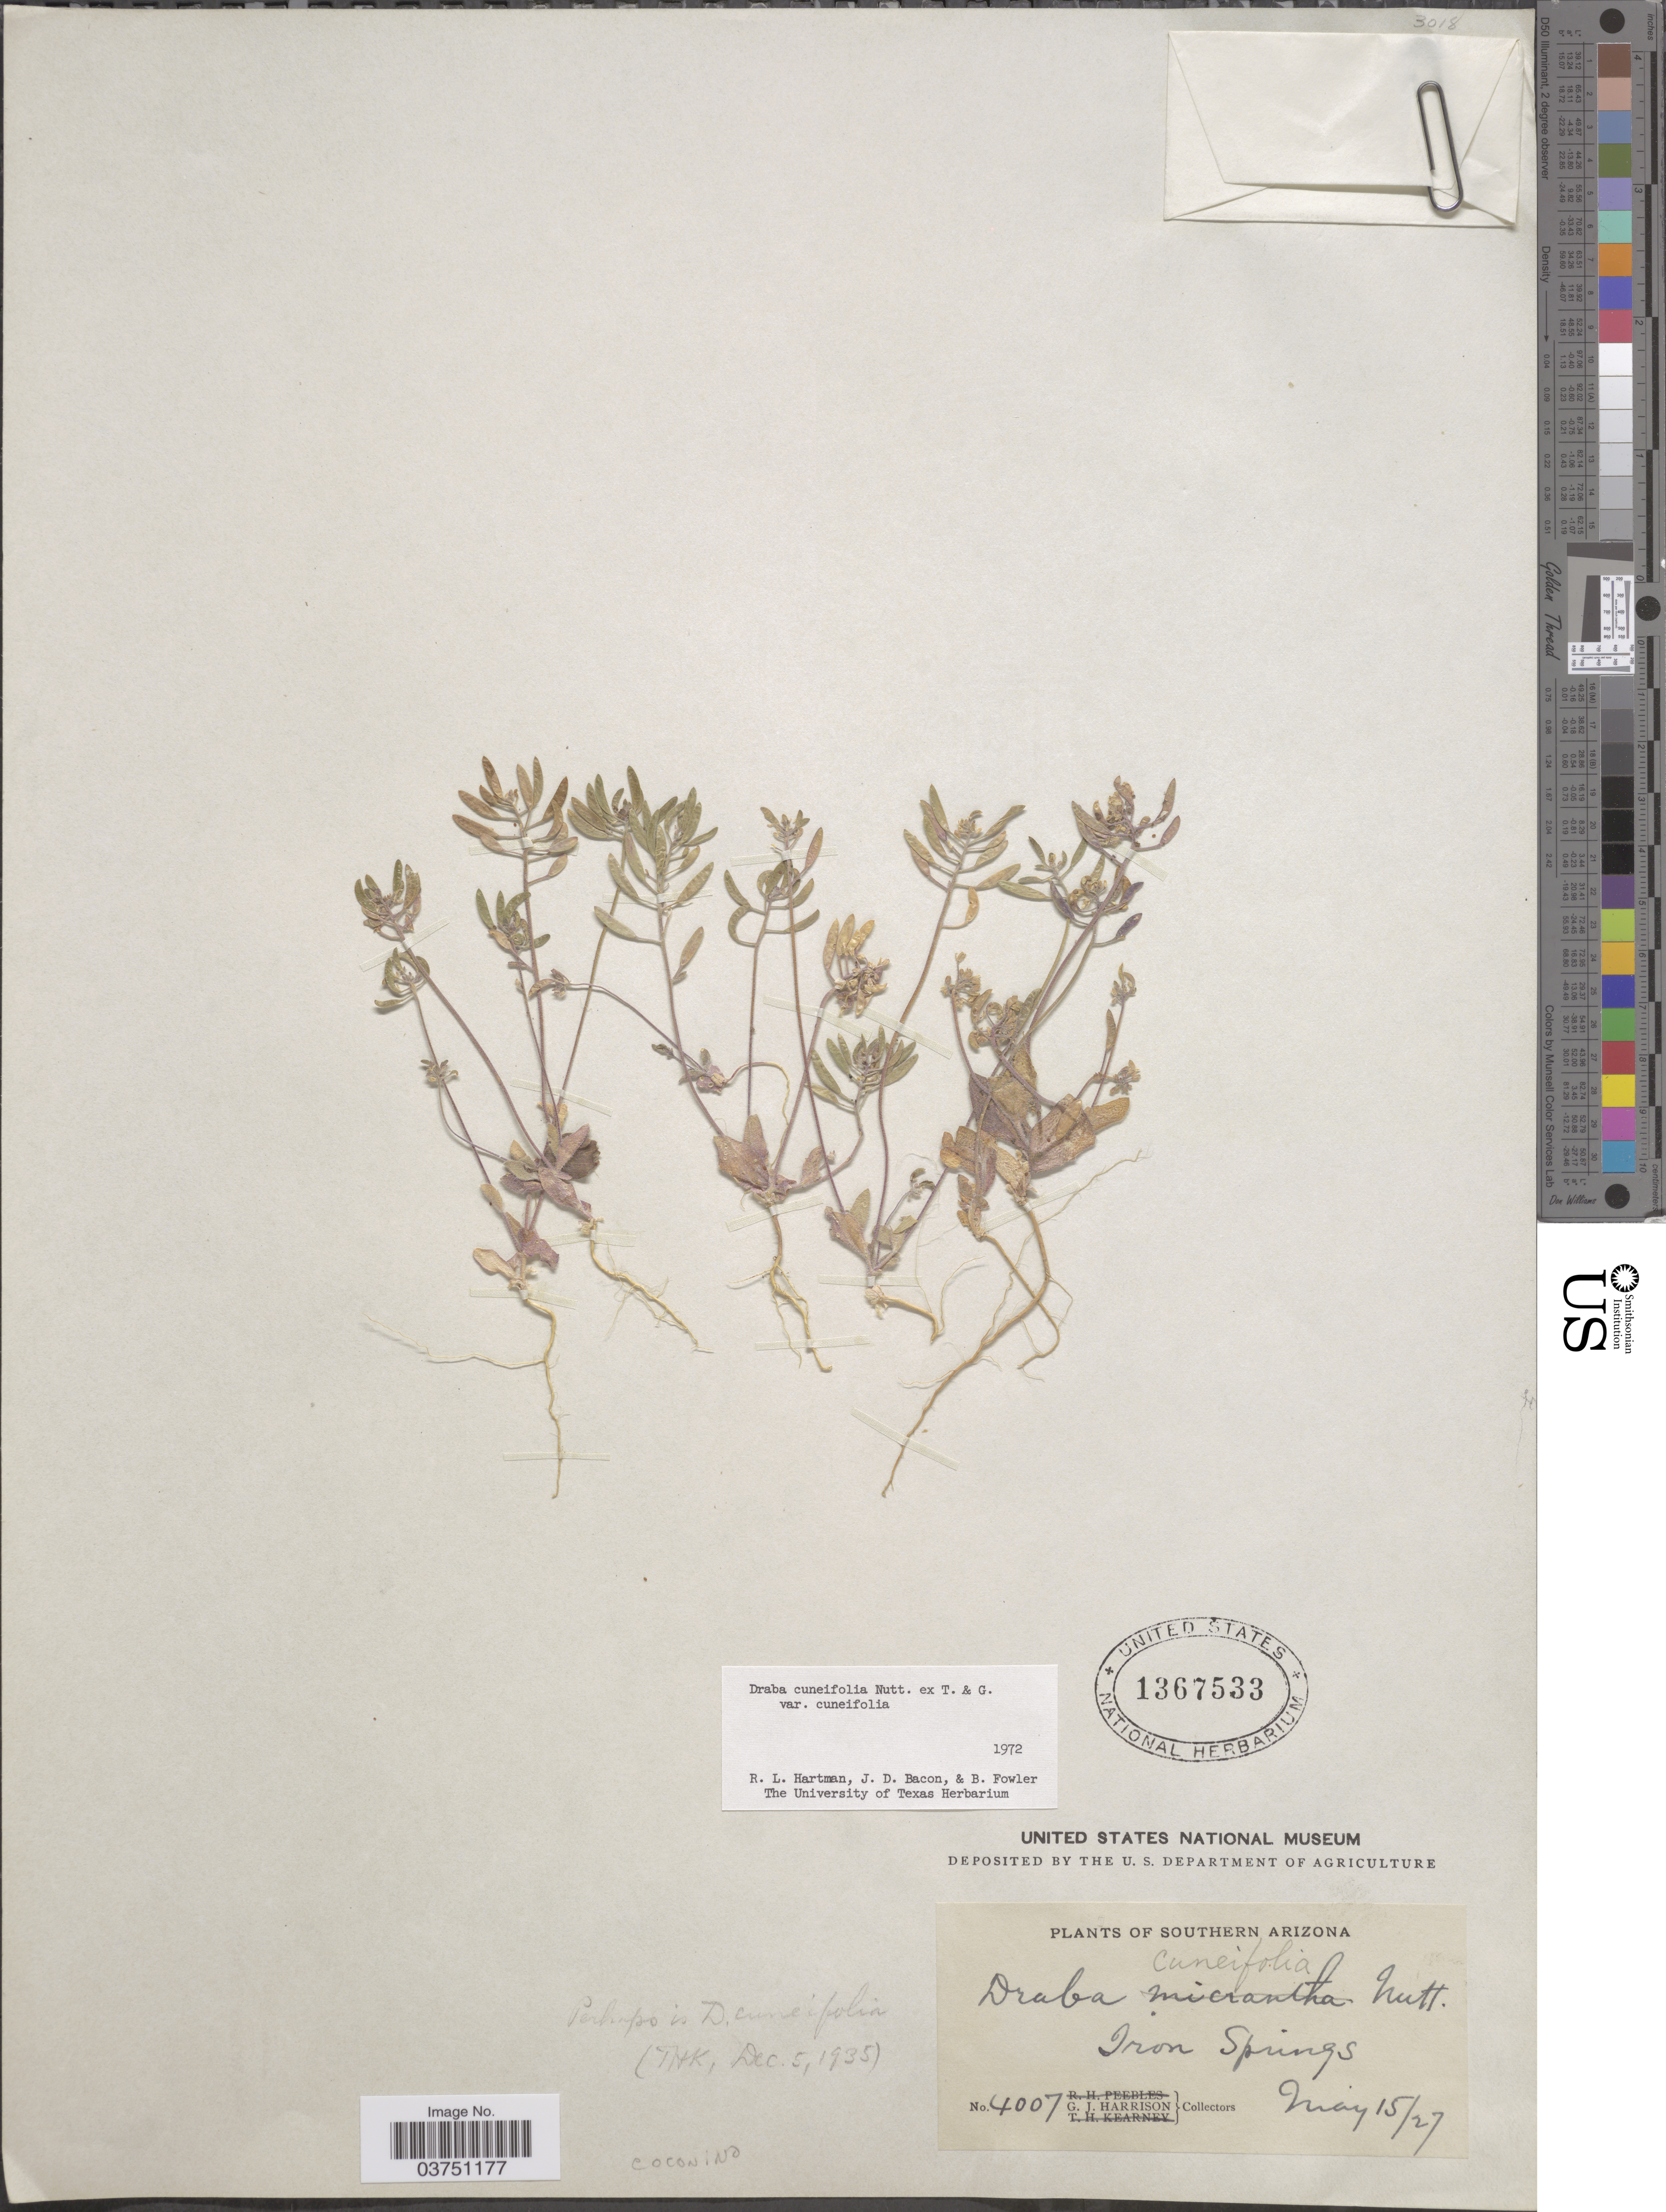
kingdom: Plantae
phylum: Tracheophyta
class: Magnoliopsida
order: Brassicales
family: Brassicaceae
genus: Draba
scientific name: Draba cuneifolia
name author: Nutt.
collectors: G. J. Harrison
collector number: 4007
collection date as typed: Transcribed d/m/y: 15/5/27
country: United States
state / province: Arizona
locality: Southern Arizona; Iron Springs. Coconino.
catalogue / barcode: US 1367533